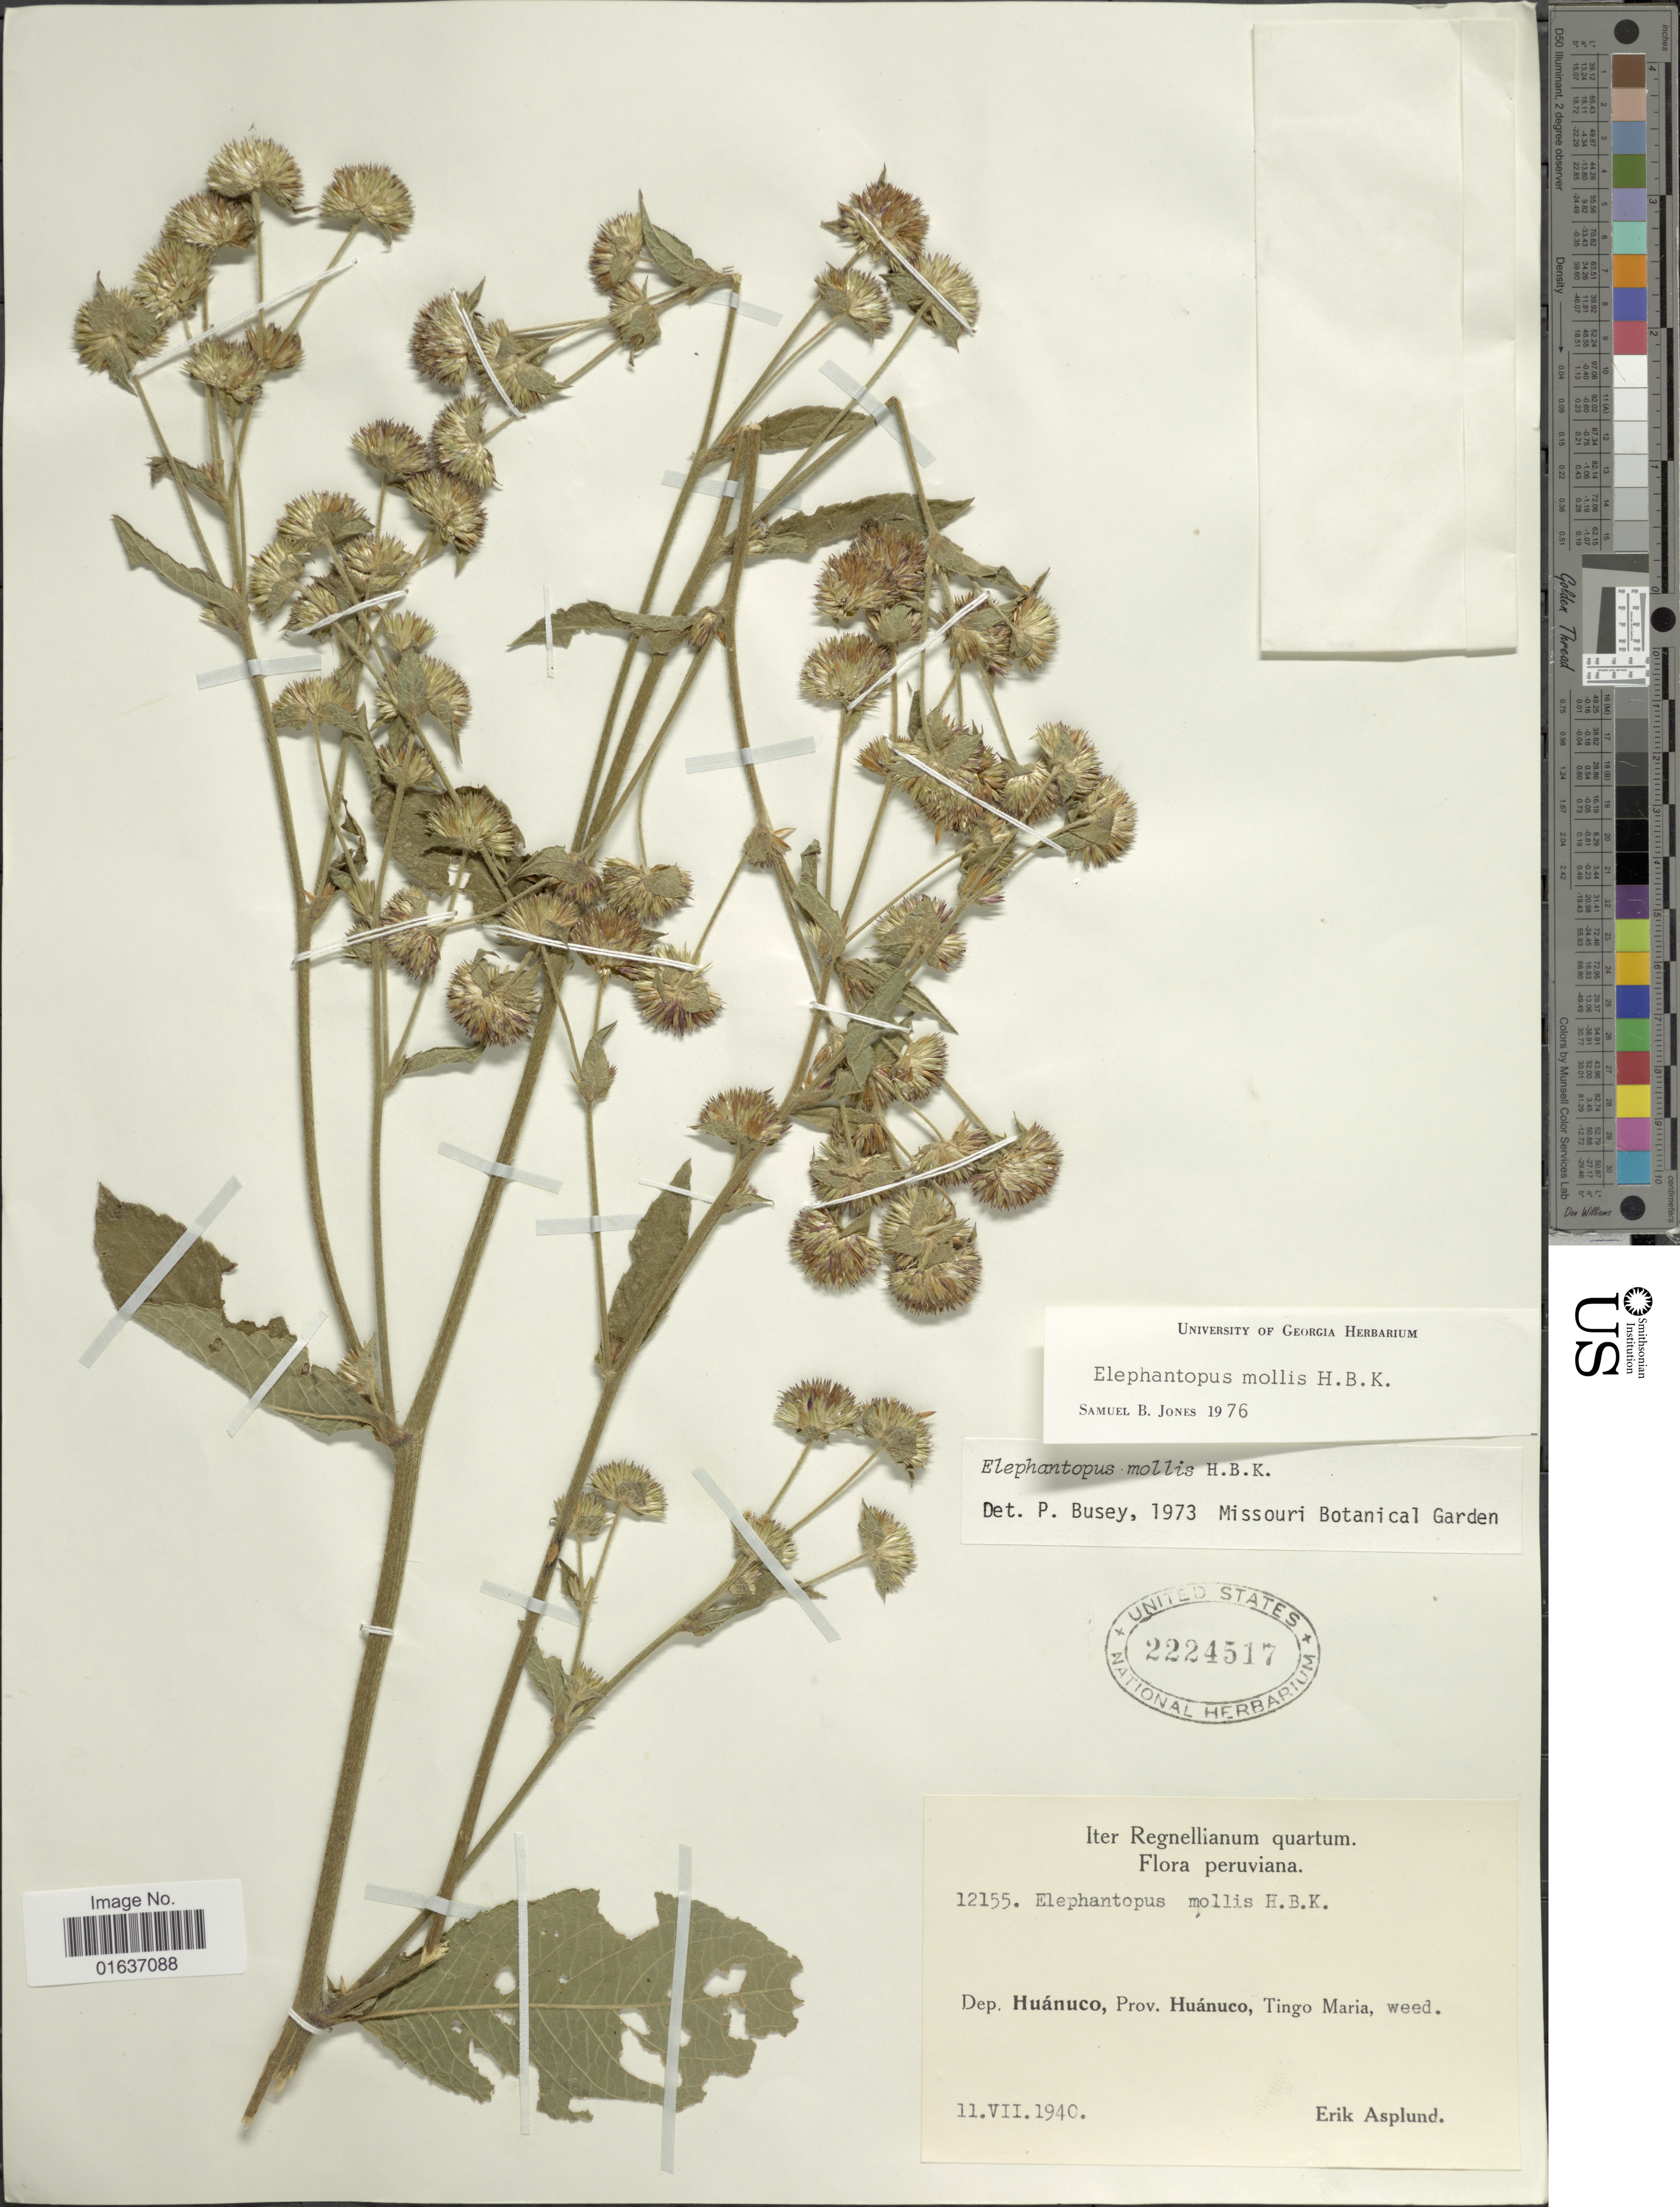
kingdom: Plantae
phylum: Tracheophyta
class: Magnoliopsida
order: Asterales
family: Asteraceae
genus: Elephantopus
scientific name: Elephantopus mollis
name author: Kunth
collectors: E. Asplund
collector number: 12155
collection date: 1940-07-11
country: Peru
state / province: Huánuco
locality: Prov. huánuco, Tingo Maria, weed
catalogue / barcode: US 2224517